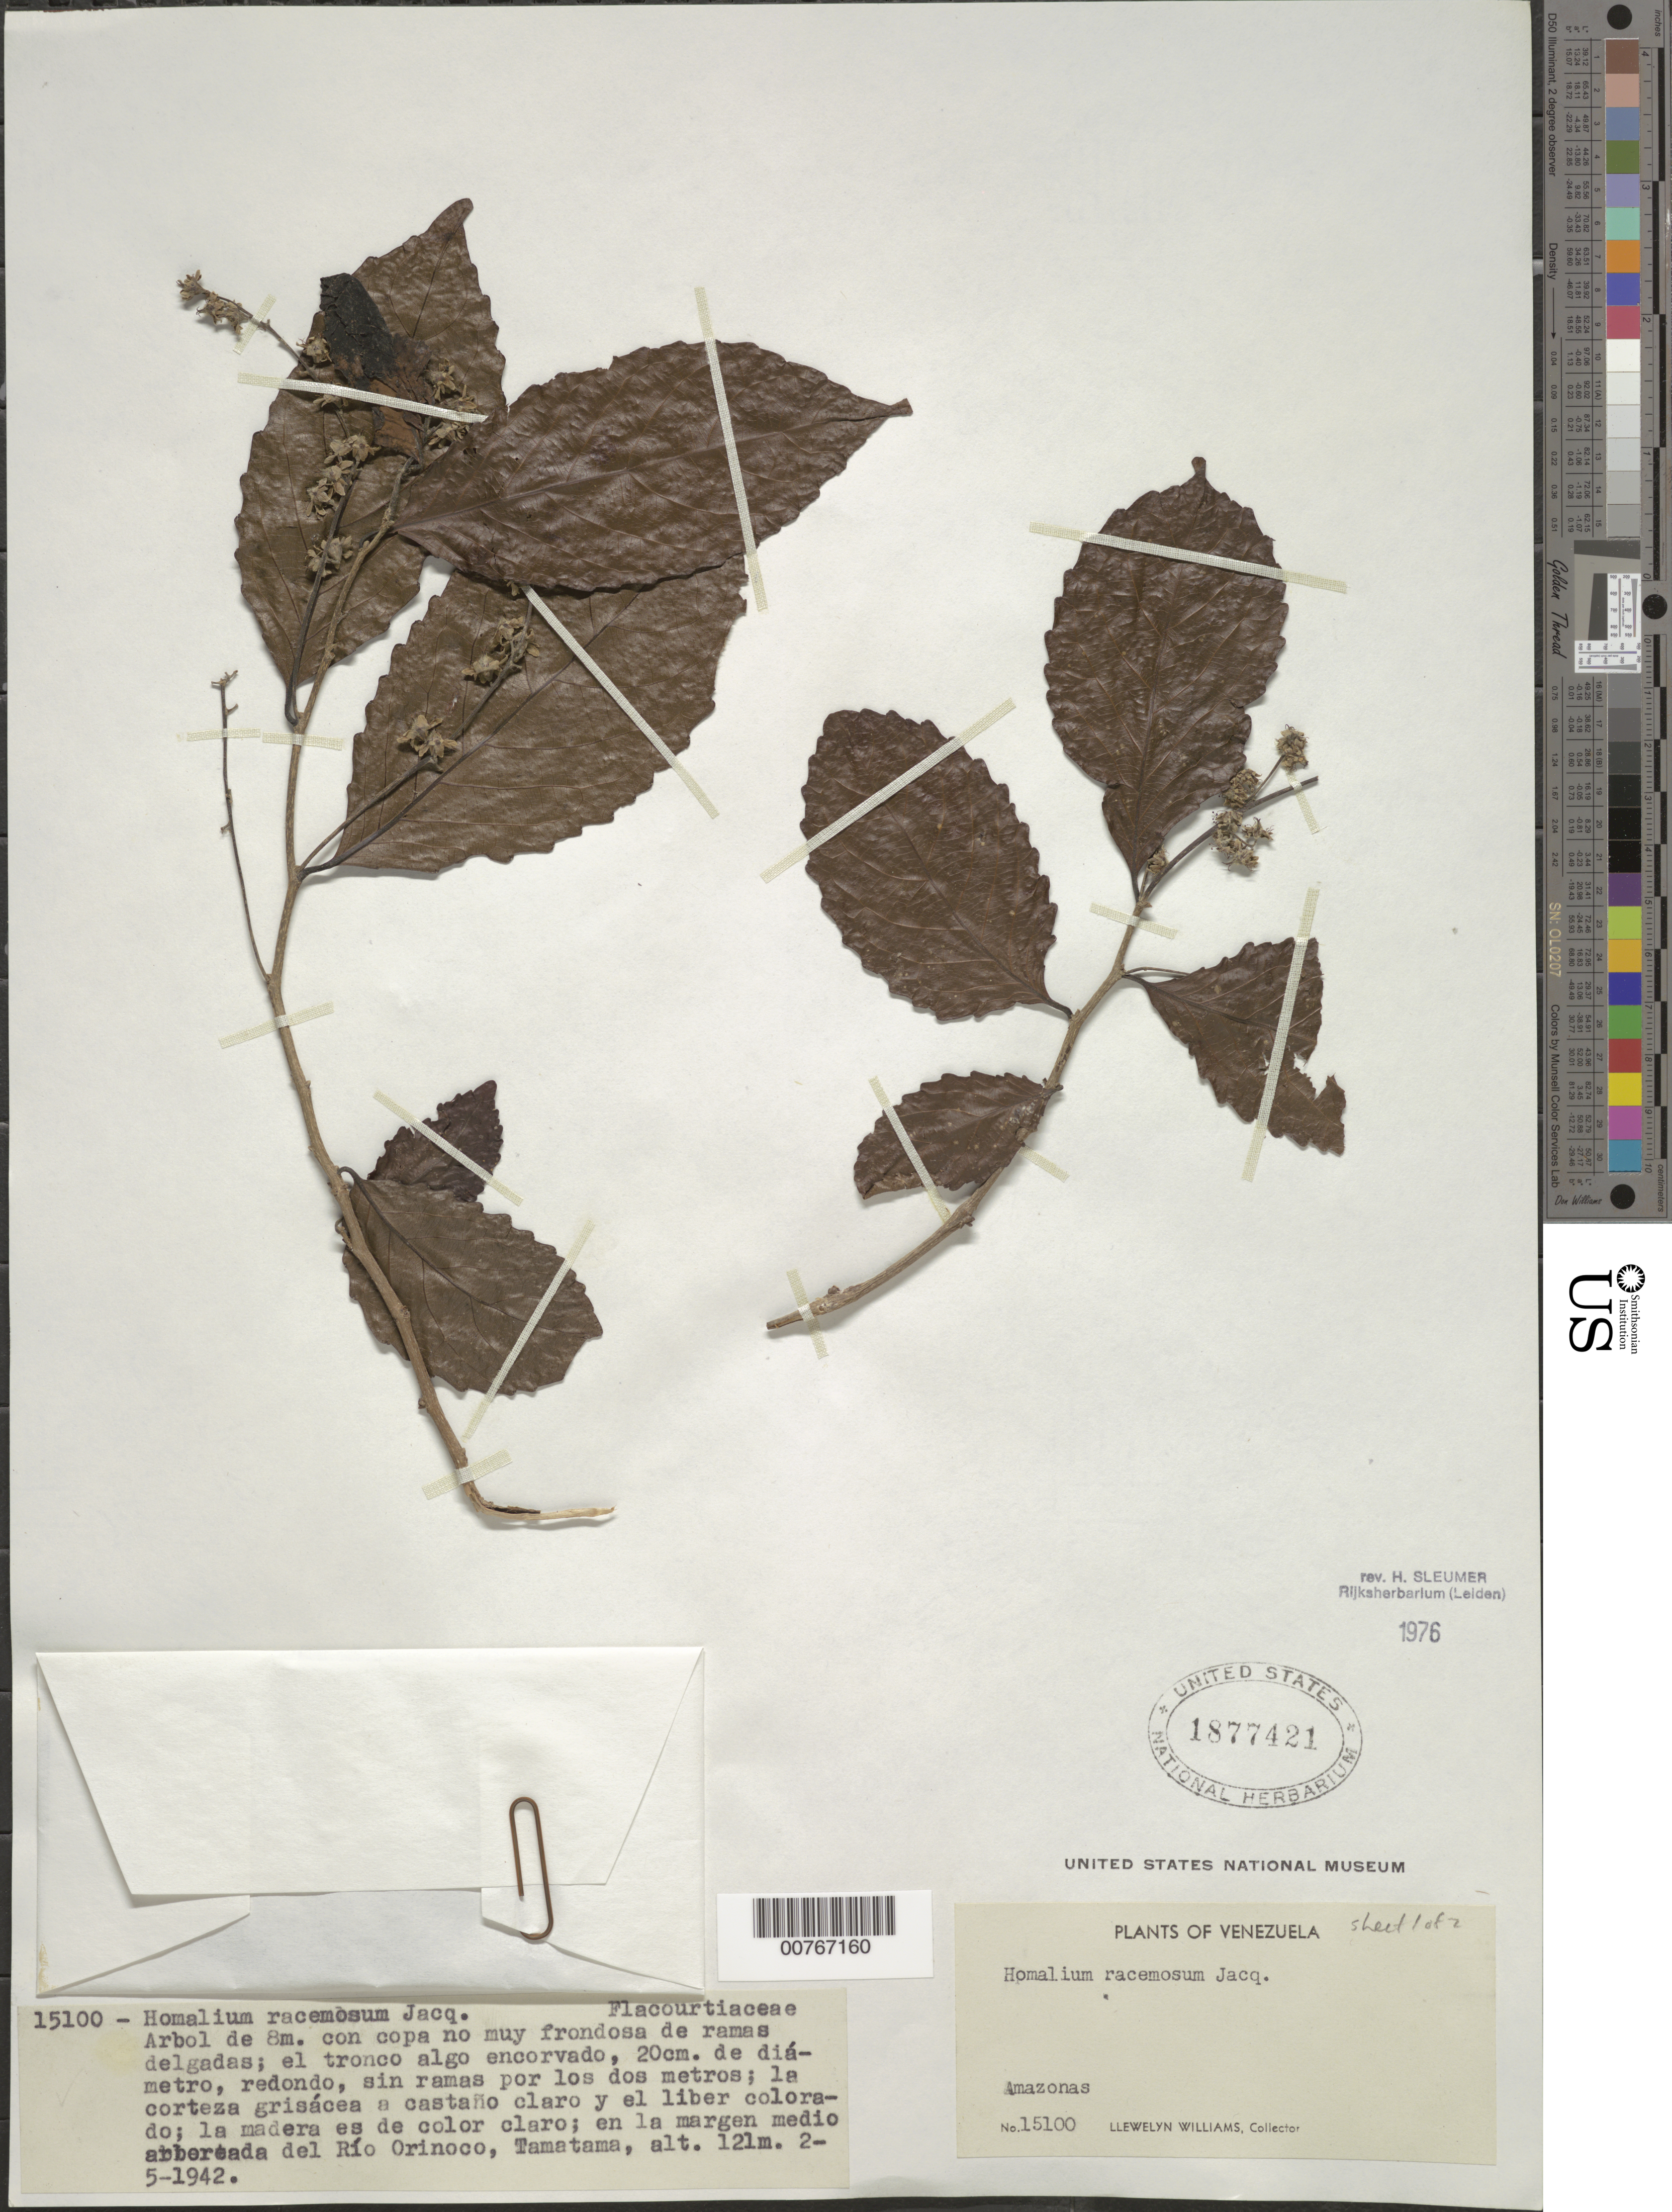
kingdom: Plantae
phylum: Tracheophyta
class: Magnoliopsida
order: Malpighiales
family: Salicaceae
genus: Homalium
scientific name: Homalium racemosum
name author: Jacq.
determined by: Sleumer, H. O.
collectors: Ll. Williams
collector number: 15100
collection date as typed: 2-May-42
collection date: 1942-05-02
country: Venezuela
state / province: Amazonas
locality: Tamatama, Río Orinoco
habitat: Margen medio arboreadas del rio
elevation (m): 121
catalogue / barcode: US 1877421